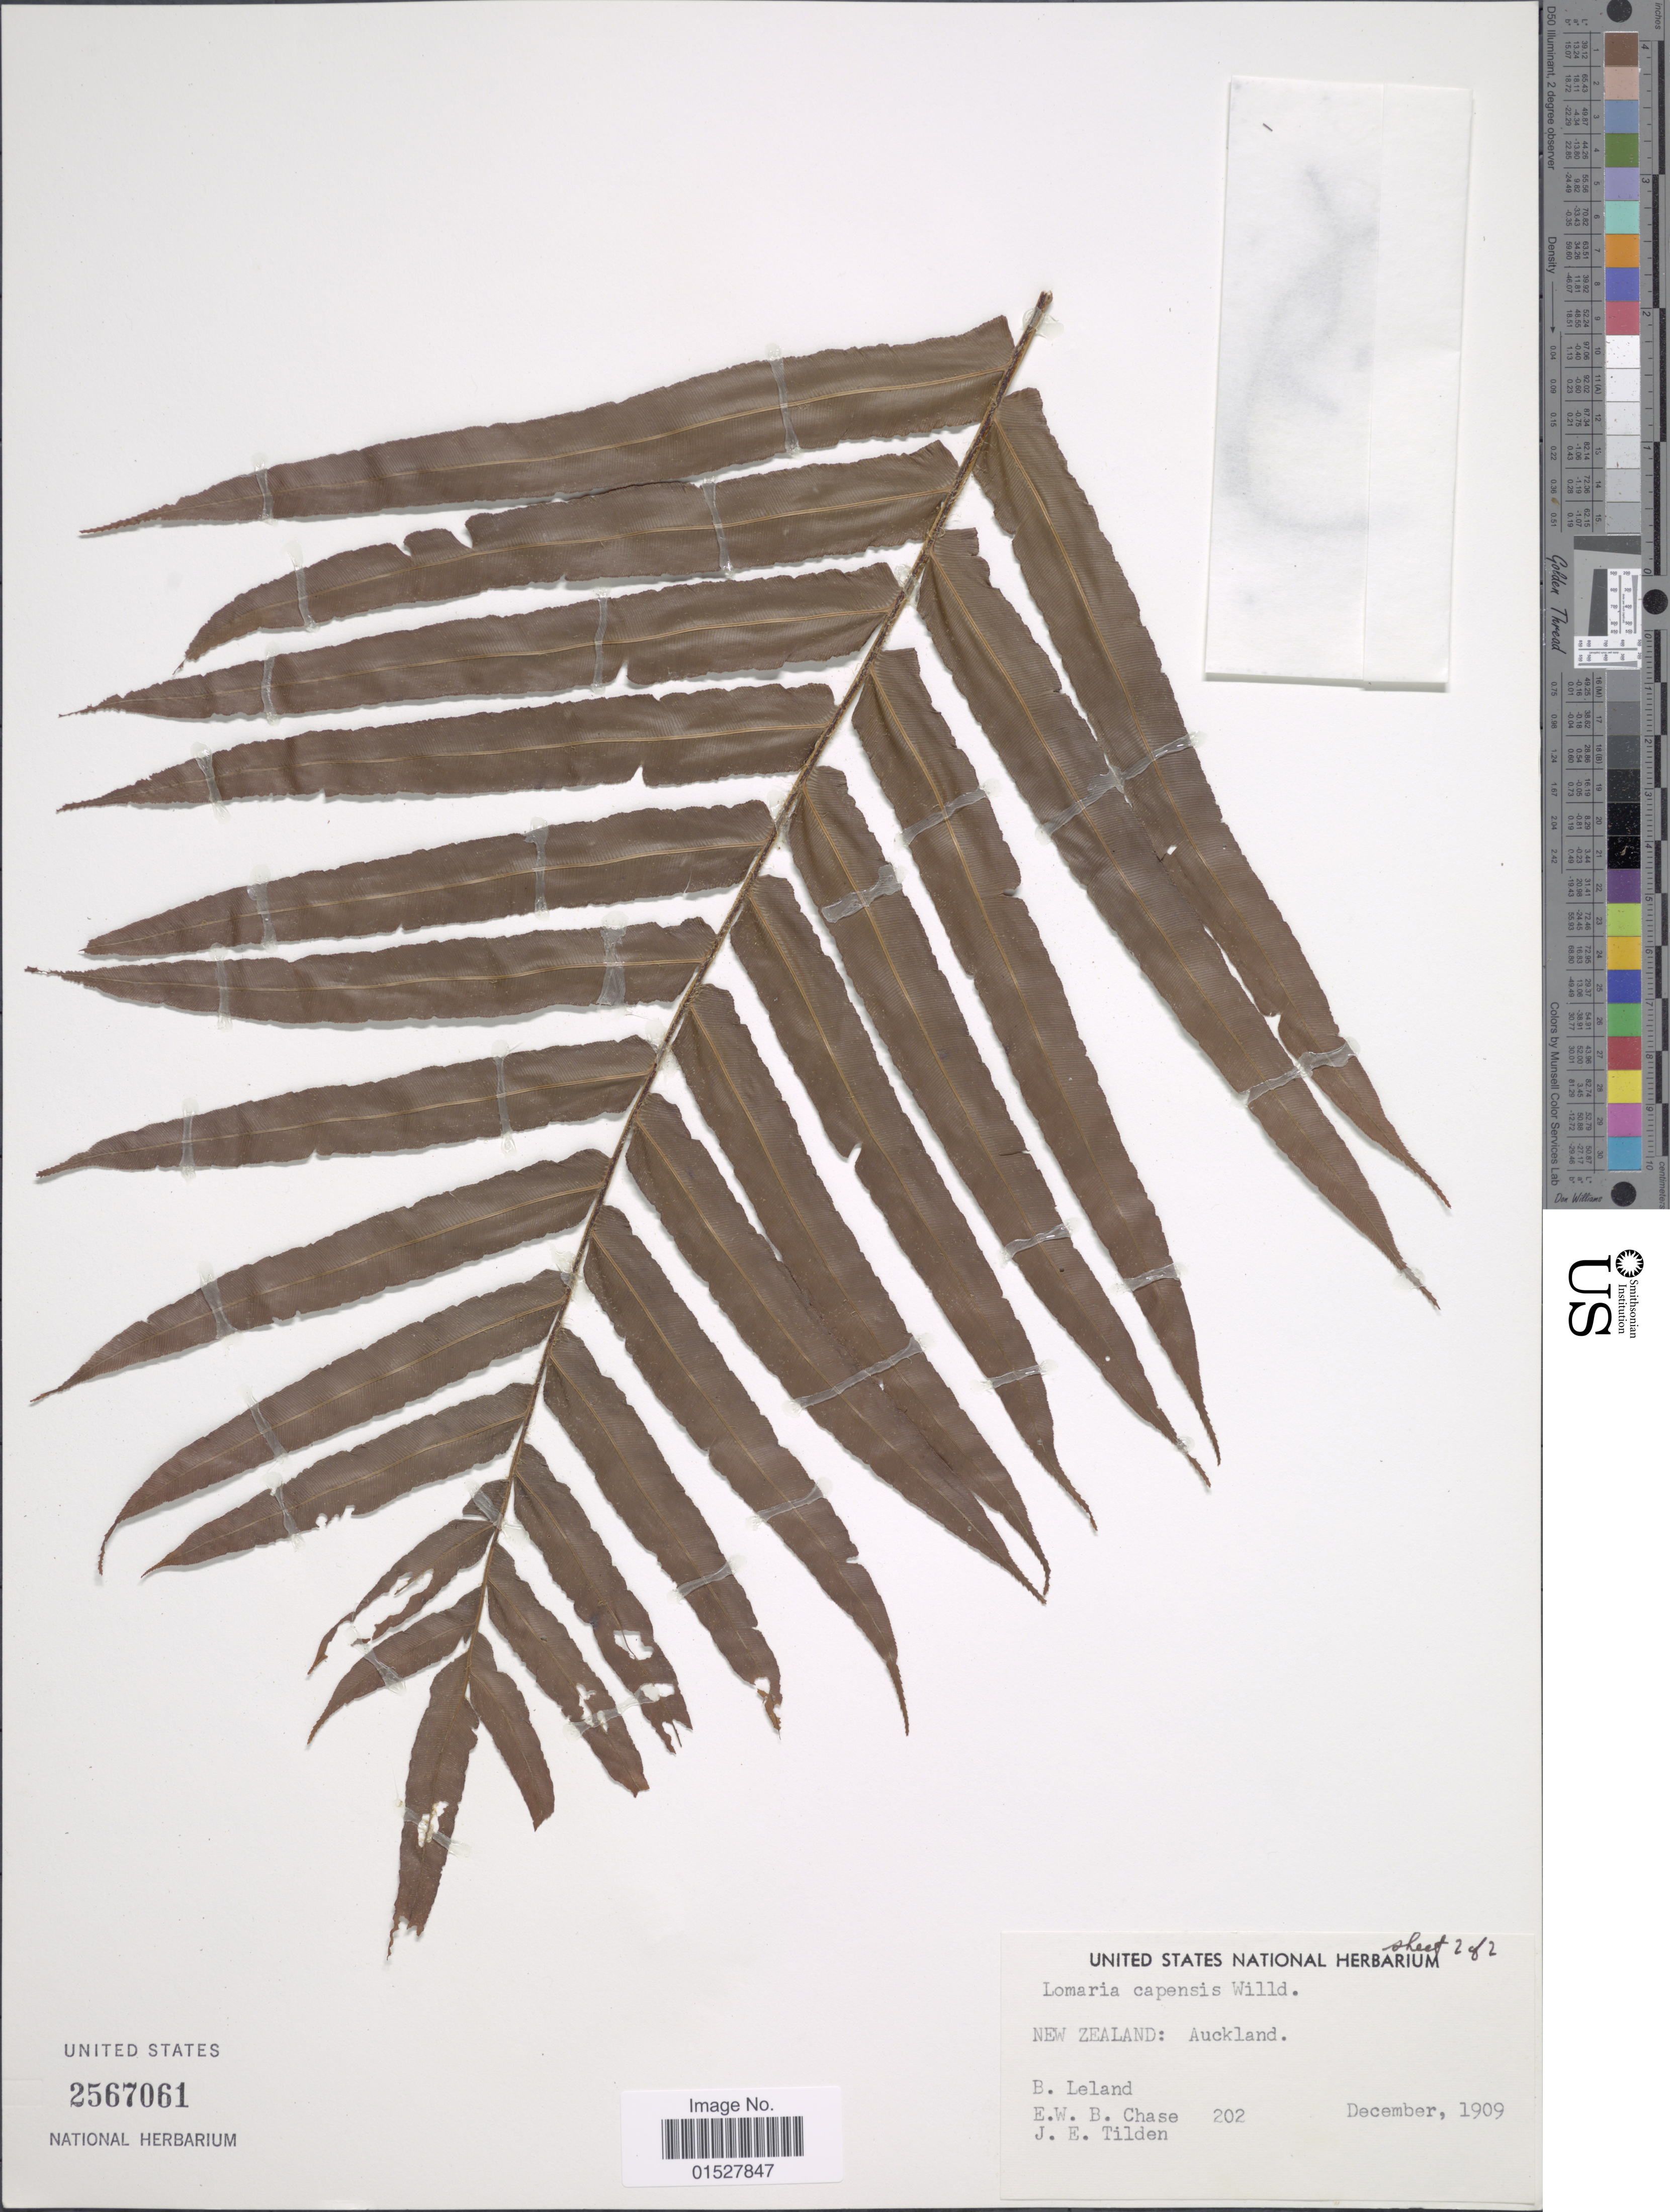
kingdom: Plantae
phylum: Tracheophyta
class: Polypodiopsida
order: Polypodiales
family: Blechnaceae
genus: Blechnum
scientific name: Blechnum capense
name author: (L.) Schltdl.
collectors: B. Leland, E. W. Chase & J. E. Tilden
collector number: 202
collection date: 1909-12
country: New Zealand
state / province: Auckland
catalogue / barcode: US 2567061